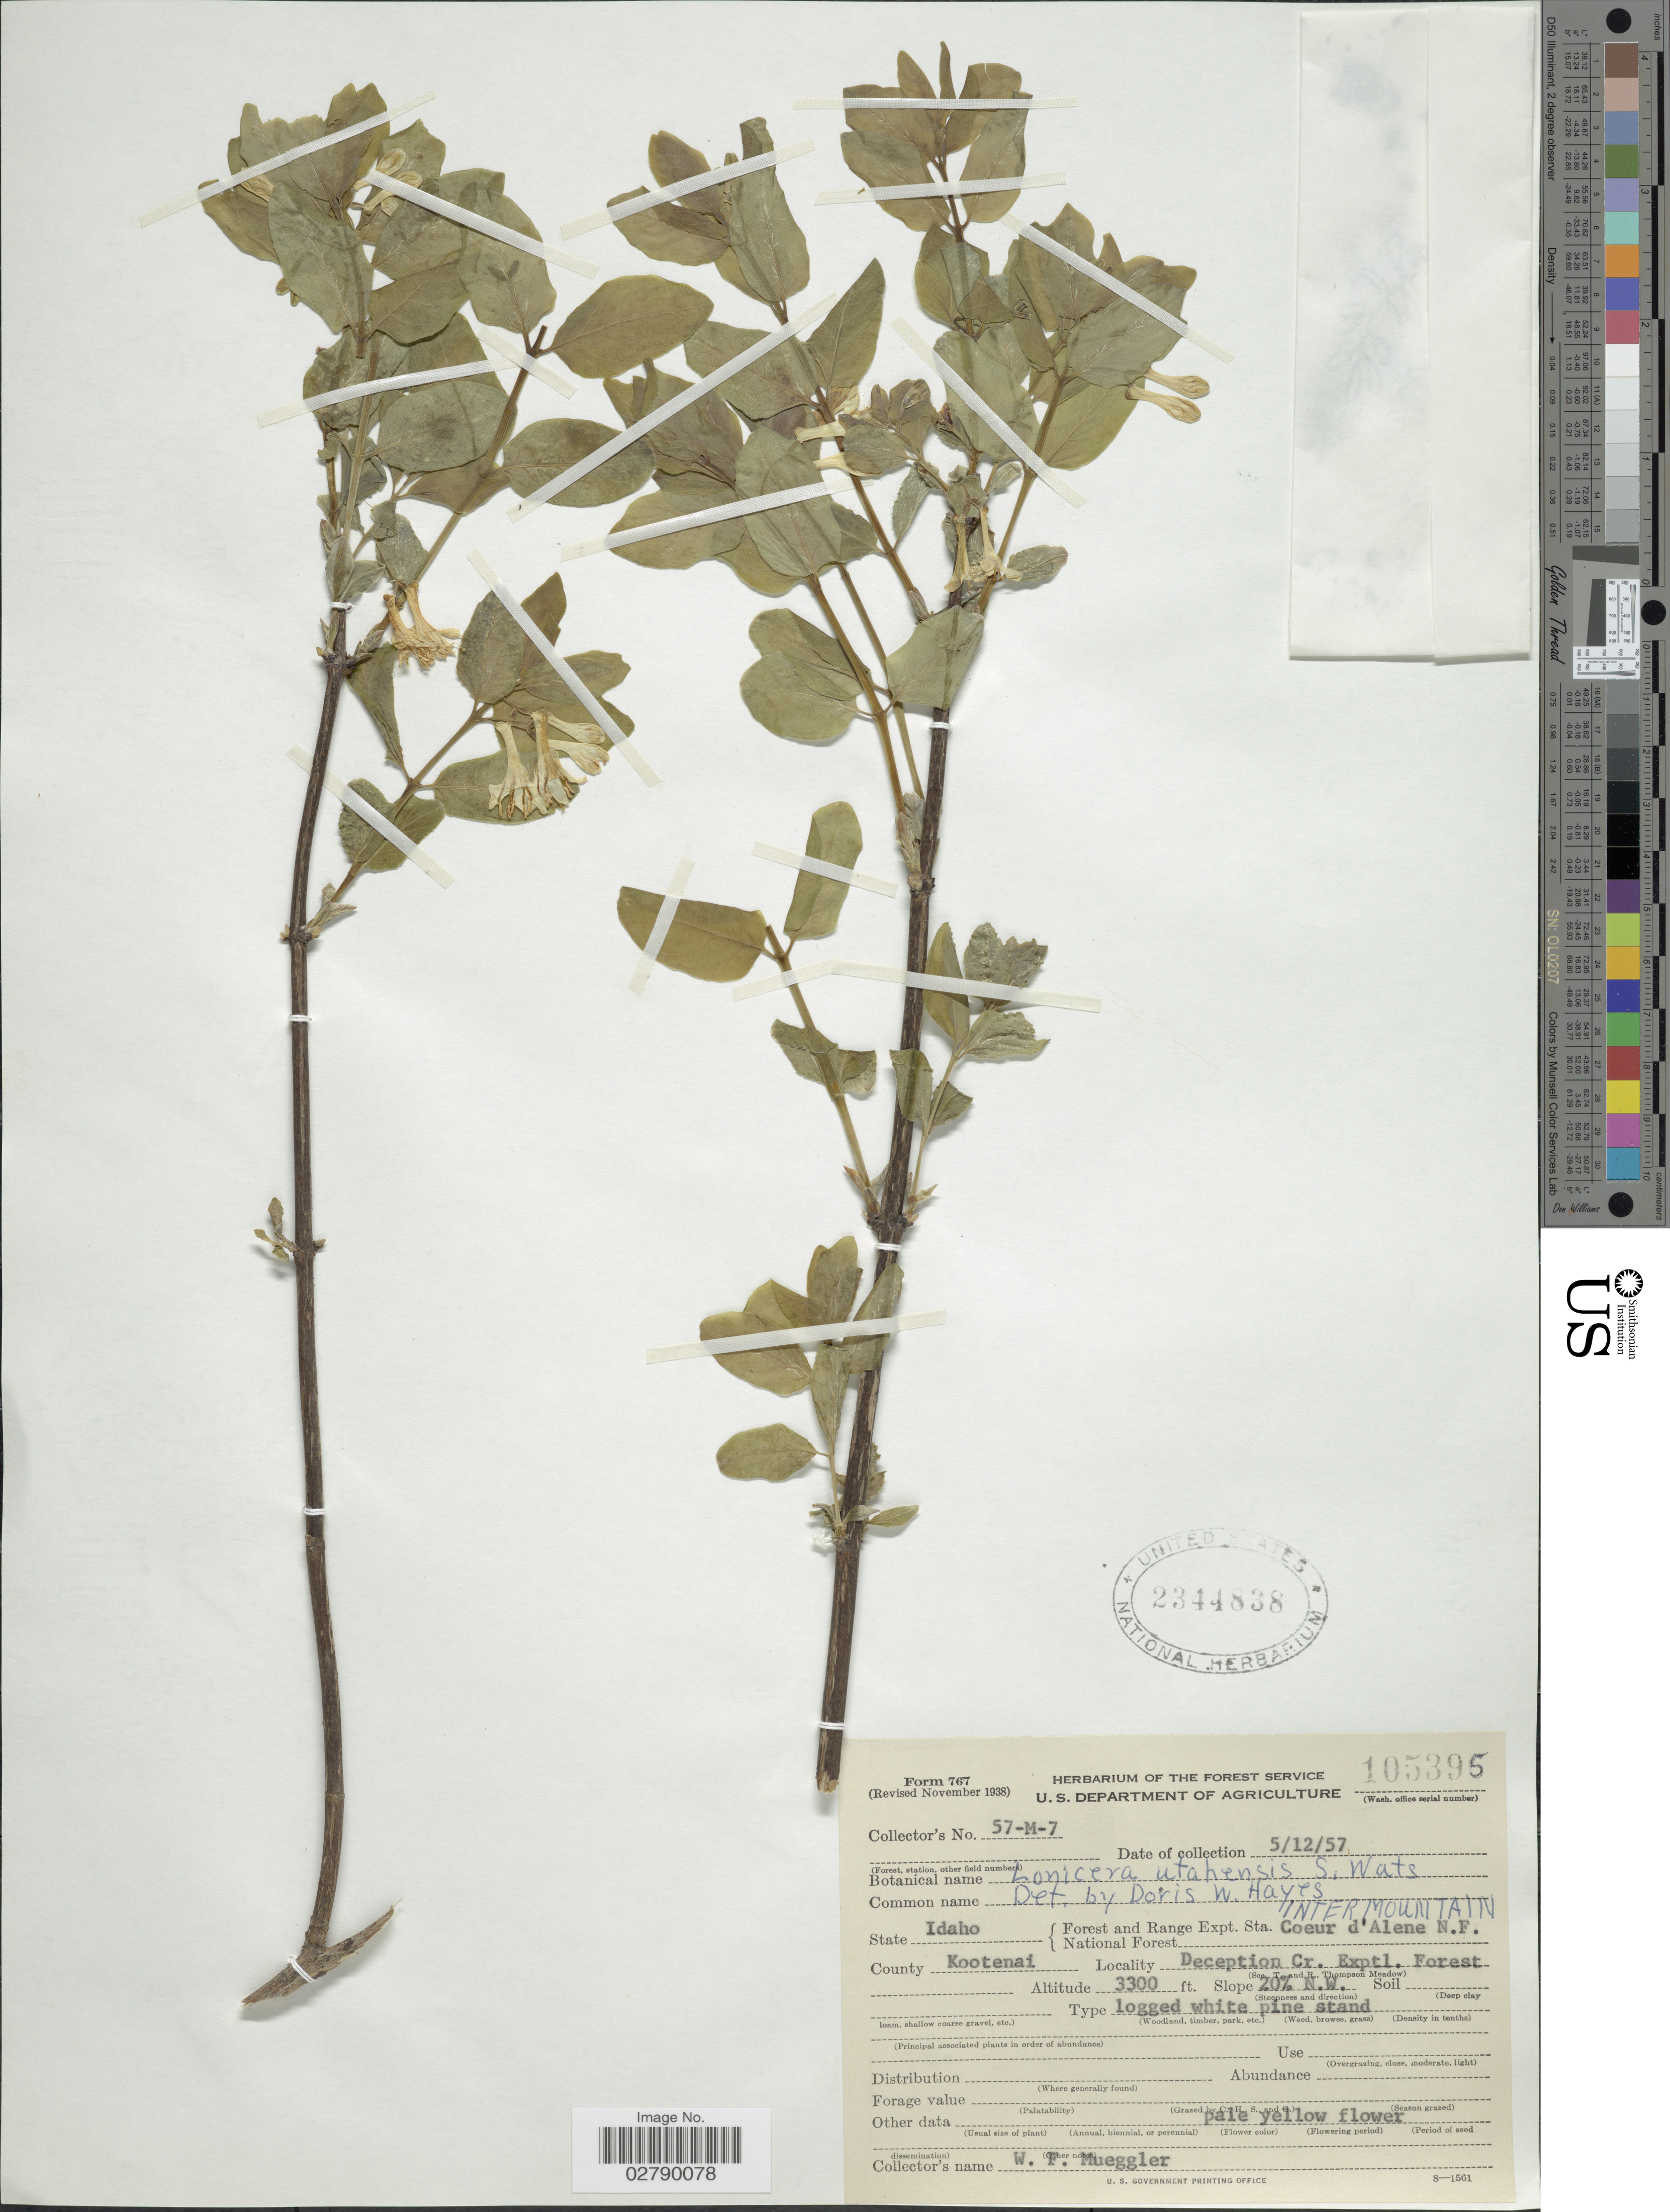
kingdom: Plantae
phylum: Tracheophyta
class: Magnoliopsida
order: Dipsacales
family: Caprifoliaceae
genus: Lonicera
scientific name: Lonicera utahensis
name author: S. Watson in C. King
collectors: W. Mueggler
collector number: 57-M-7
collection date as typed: Transcribed d/m/y: 12/5/57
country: United States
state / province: Idaho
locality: Intermountain. Forest and Range Expt. Sta. National Forest. Coeur d'Alene N.F. County Kootenai. Deception Cr. Exptl. Forest.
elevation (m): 1006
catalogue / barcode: US 2344838